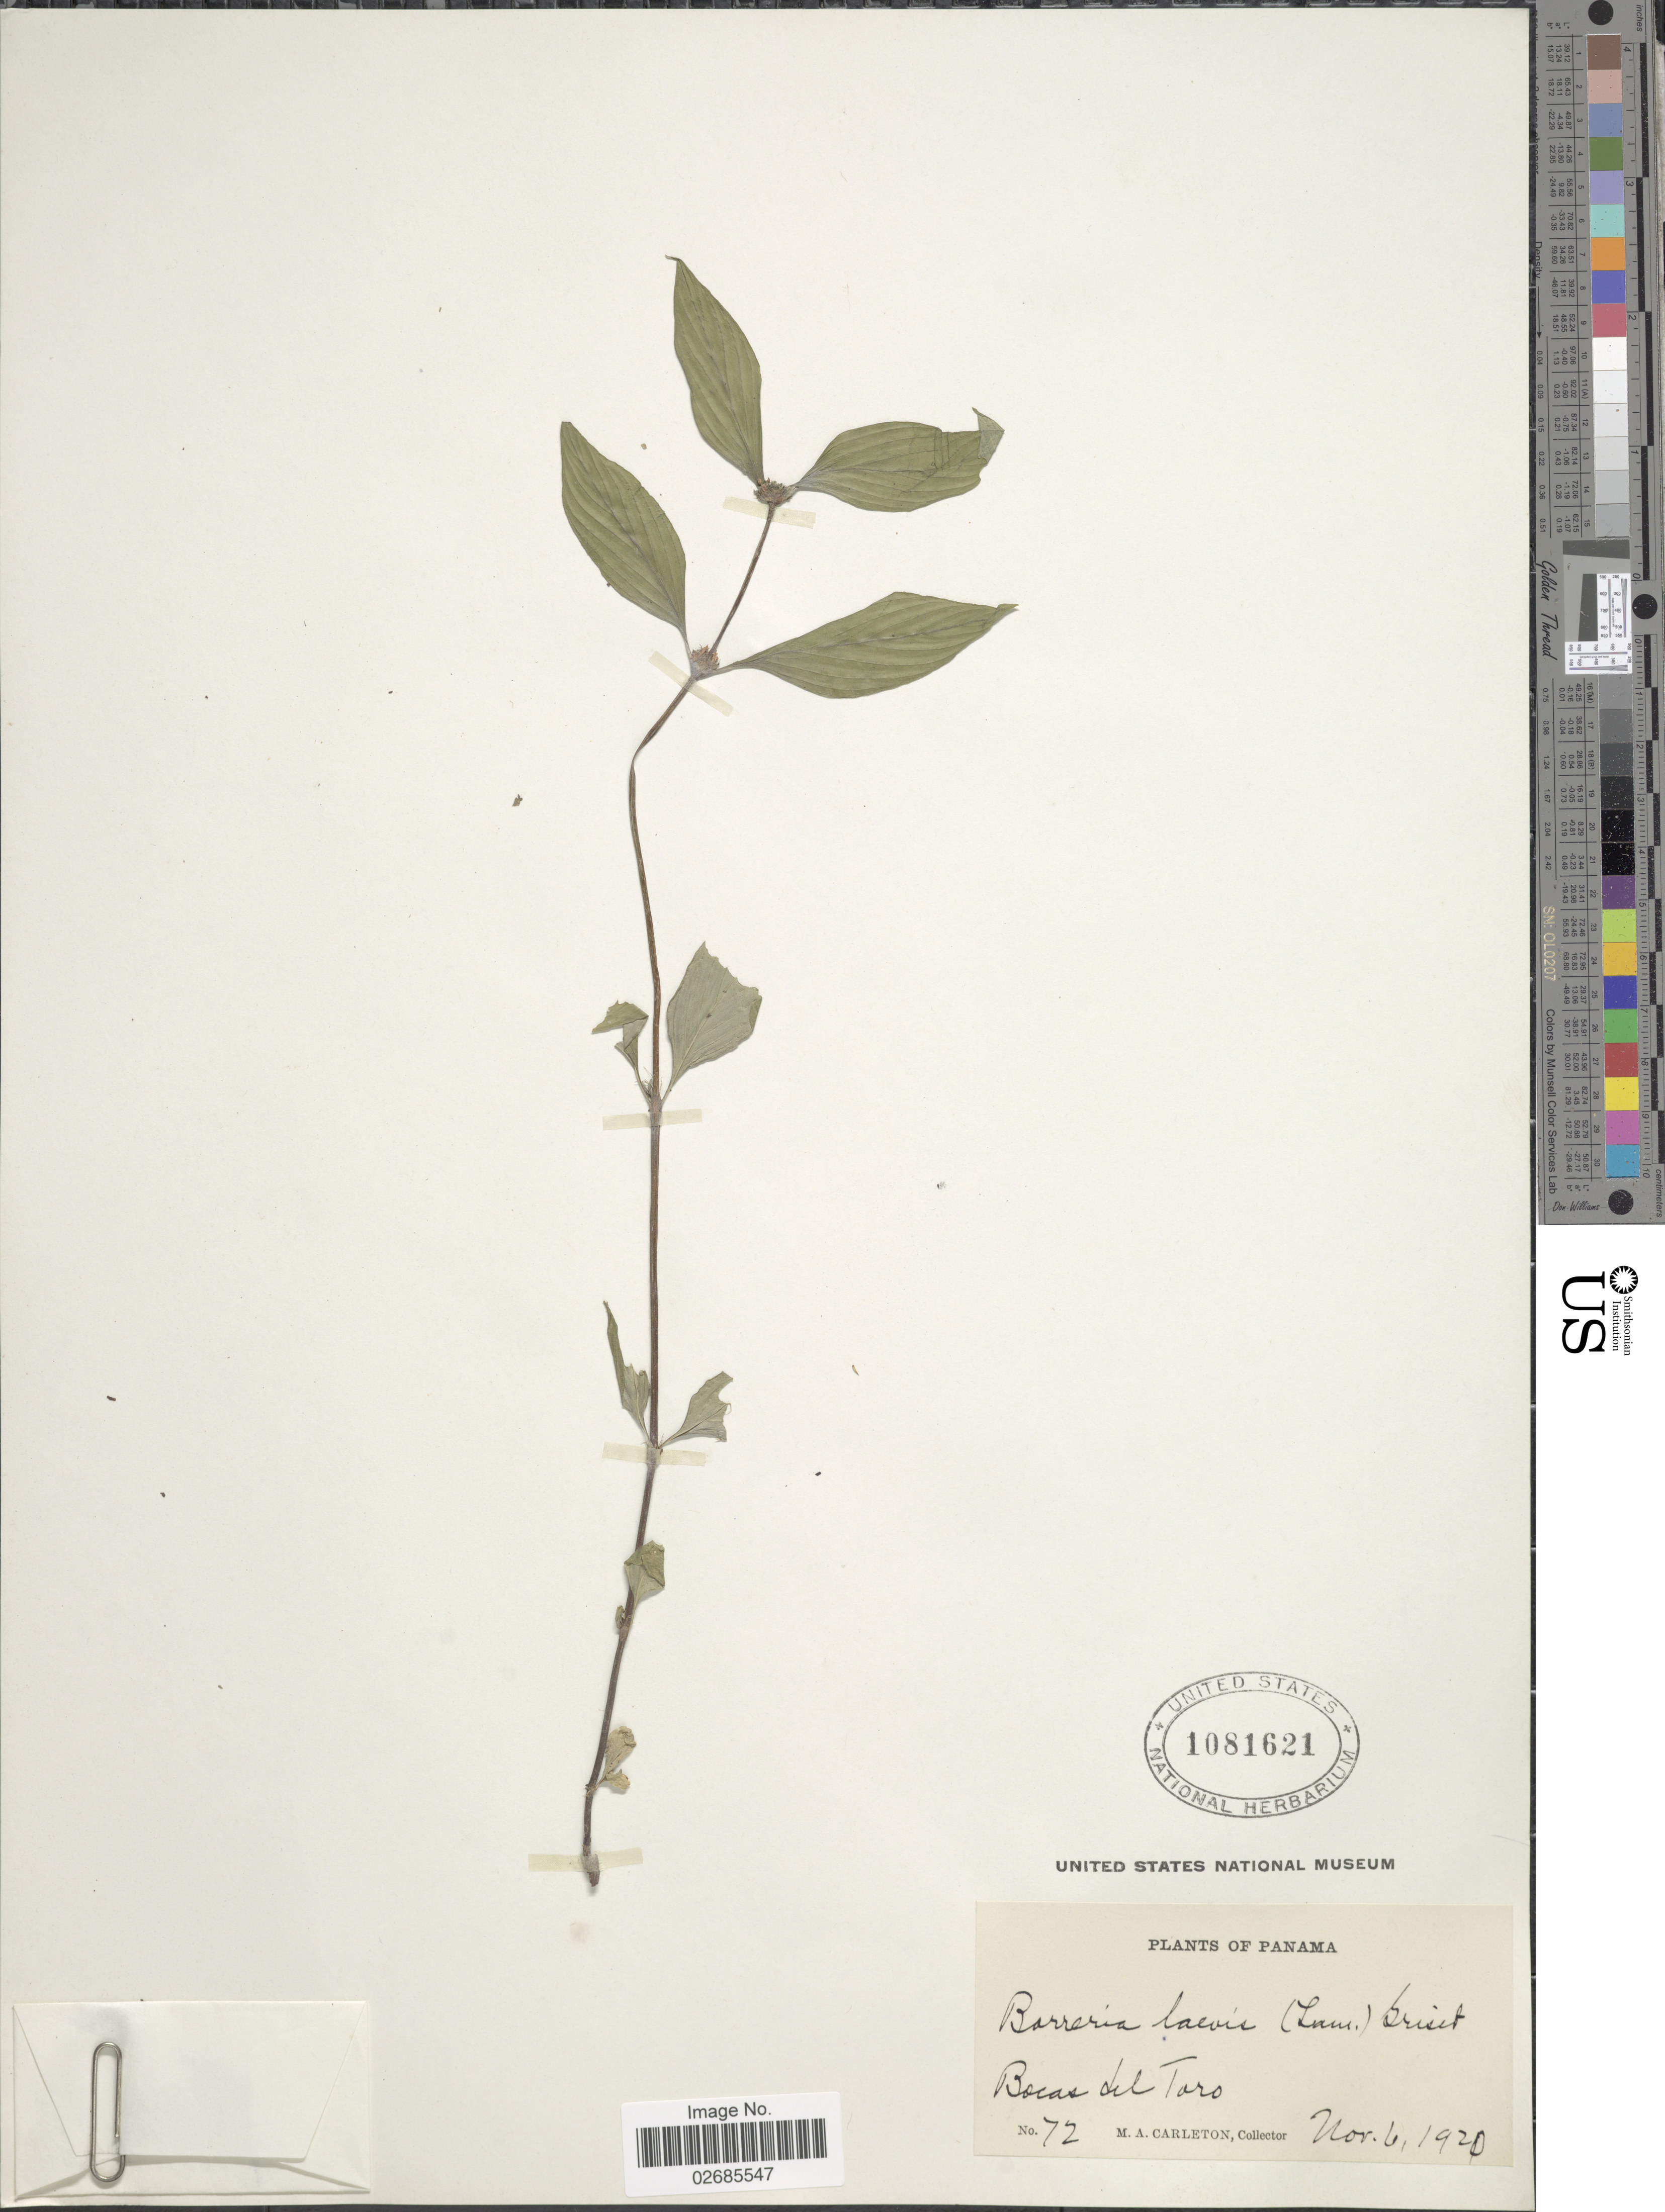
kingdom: Plantae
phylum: Tracheophyta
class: Magnoliopsida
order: Gentianales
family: Rubiaceae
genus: Borreria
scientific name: Borreria laevis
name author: (Lam.) Griseb.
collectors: M. A. Carleton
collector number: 72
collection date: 1920-11-06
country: Panama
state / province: Bocas del Toro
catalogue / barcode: US 1081621